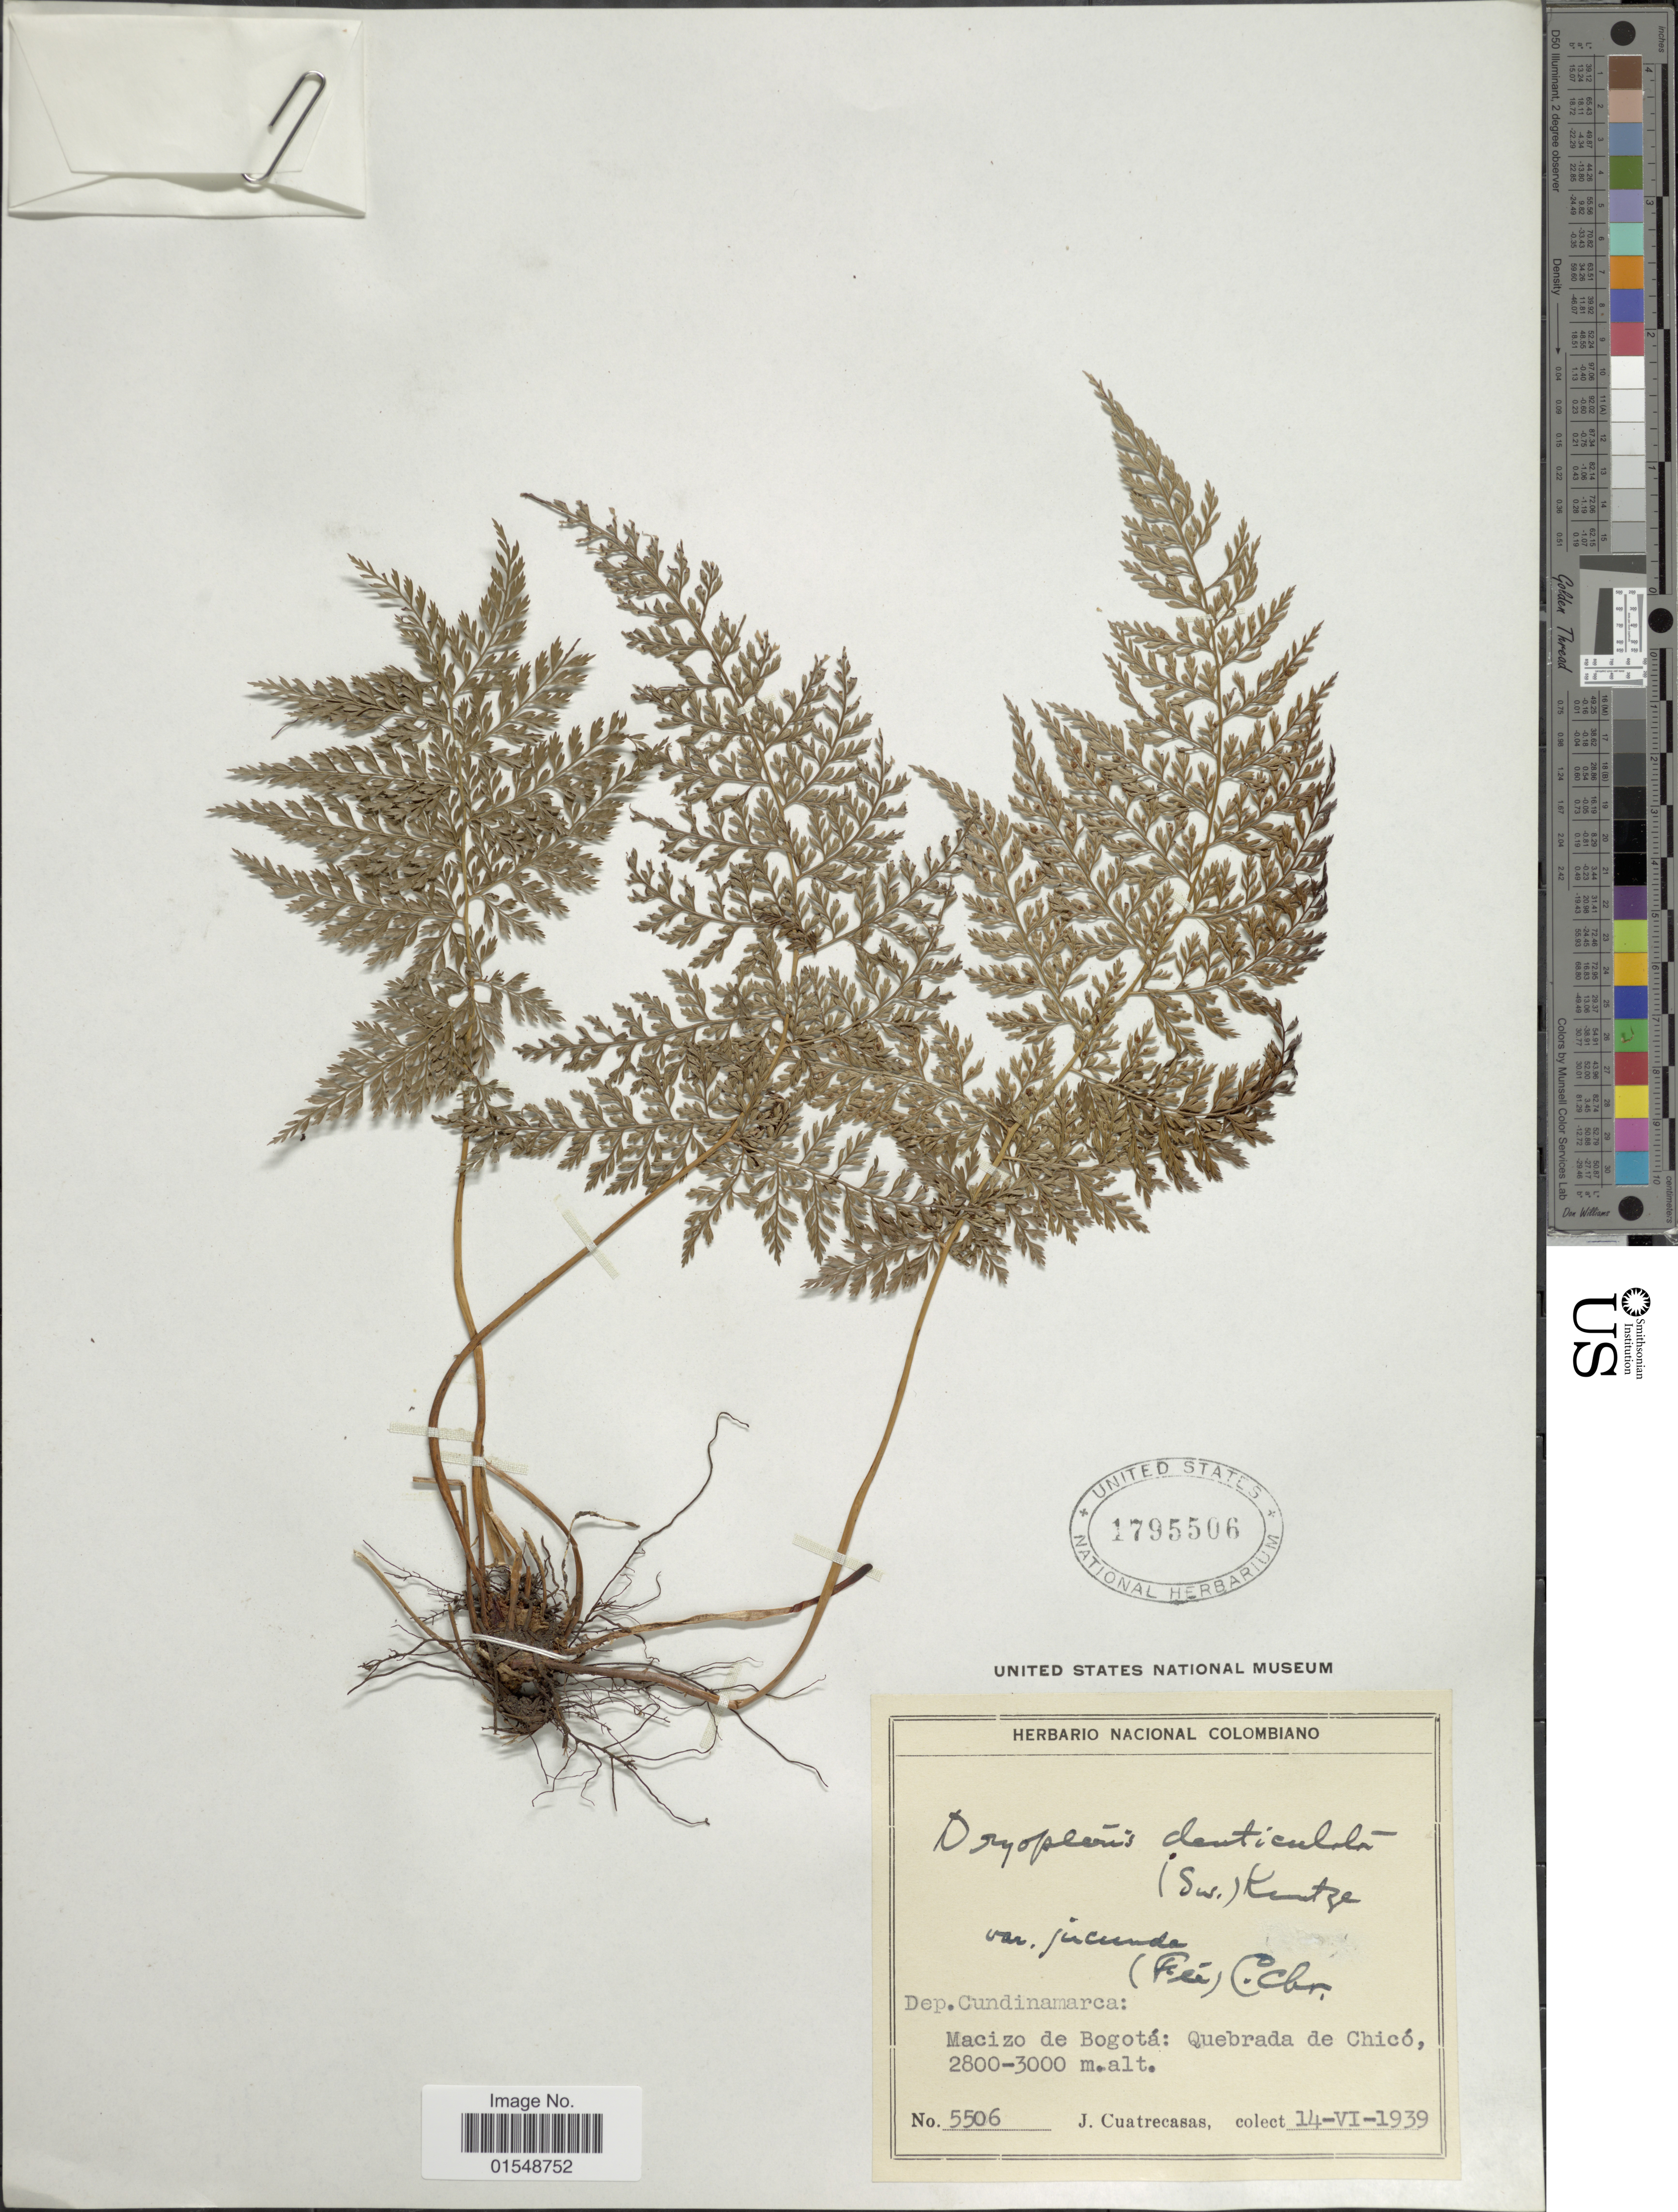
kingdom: Plantae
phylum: Tracheophyta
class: Polypodiopsida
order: Polypodiales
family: Dryopteridaceae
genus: Arachniodes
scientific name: Arachniodes denticulata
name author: (Sw.) Ching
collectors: J. Cuatrecasas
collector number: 5506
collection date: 1939-06-14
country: Colombia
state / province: Cundinamarca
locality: Macizo de Bogotá: Quebrada de Chicó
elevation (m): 2800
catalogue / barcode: US 1795506